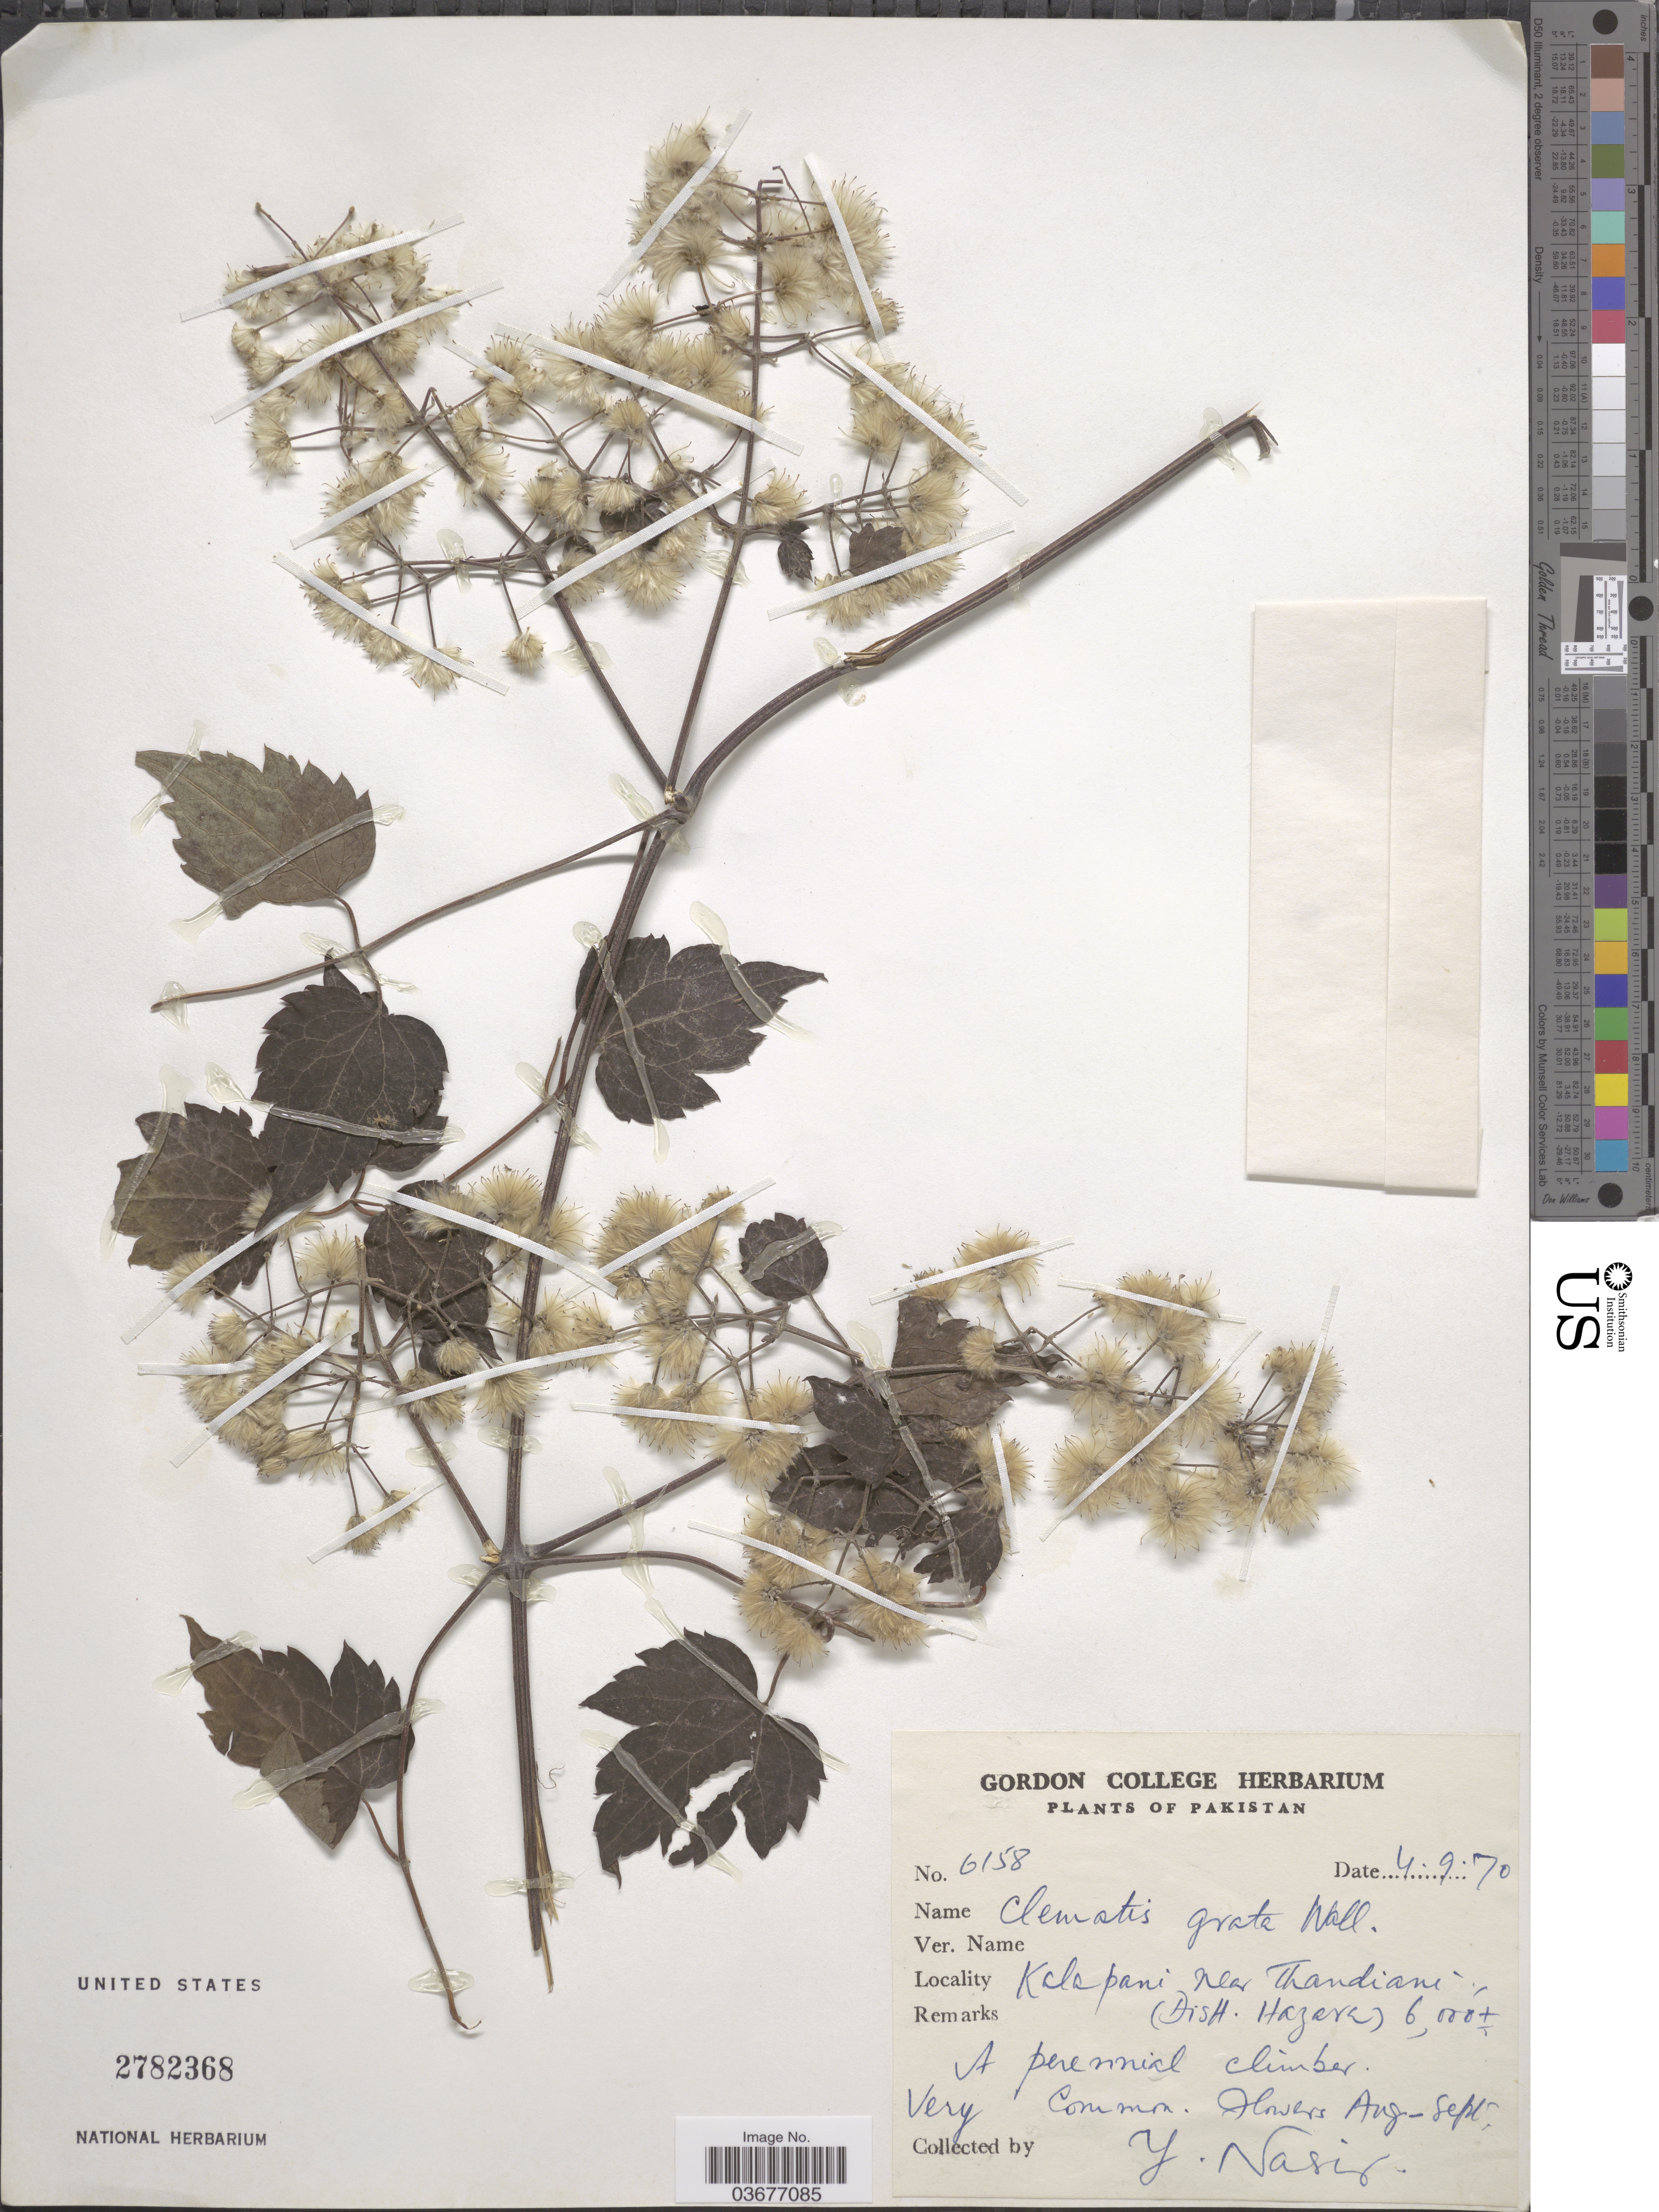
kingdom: Plantae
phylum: Tracheophyta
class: Magnoliopsida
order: Ranunculales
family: Ranunculaceae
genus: Clematis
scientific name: Clematis grata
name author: Wall.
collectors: Y. Nasir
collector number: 6158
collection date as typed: Transcribed d/m/y: 4/9/70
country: Pakistan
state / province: Khyber Pakhtunkhwa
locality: Kalapani near Thandiani, (Distt. Hazara).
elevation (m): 1829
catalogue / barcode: US 2782368